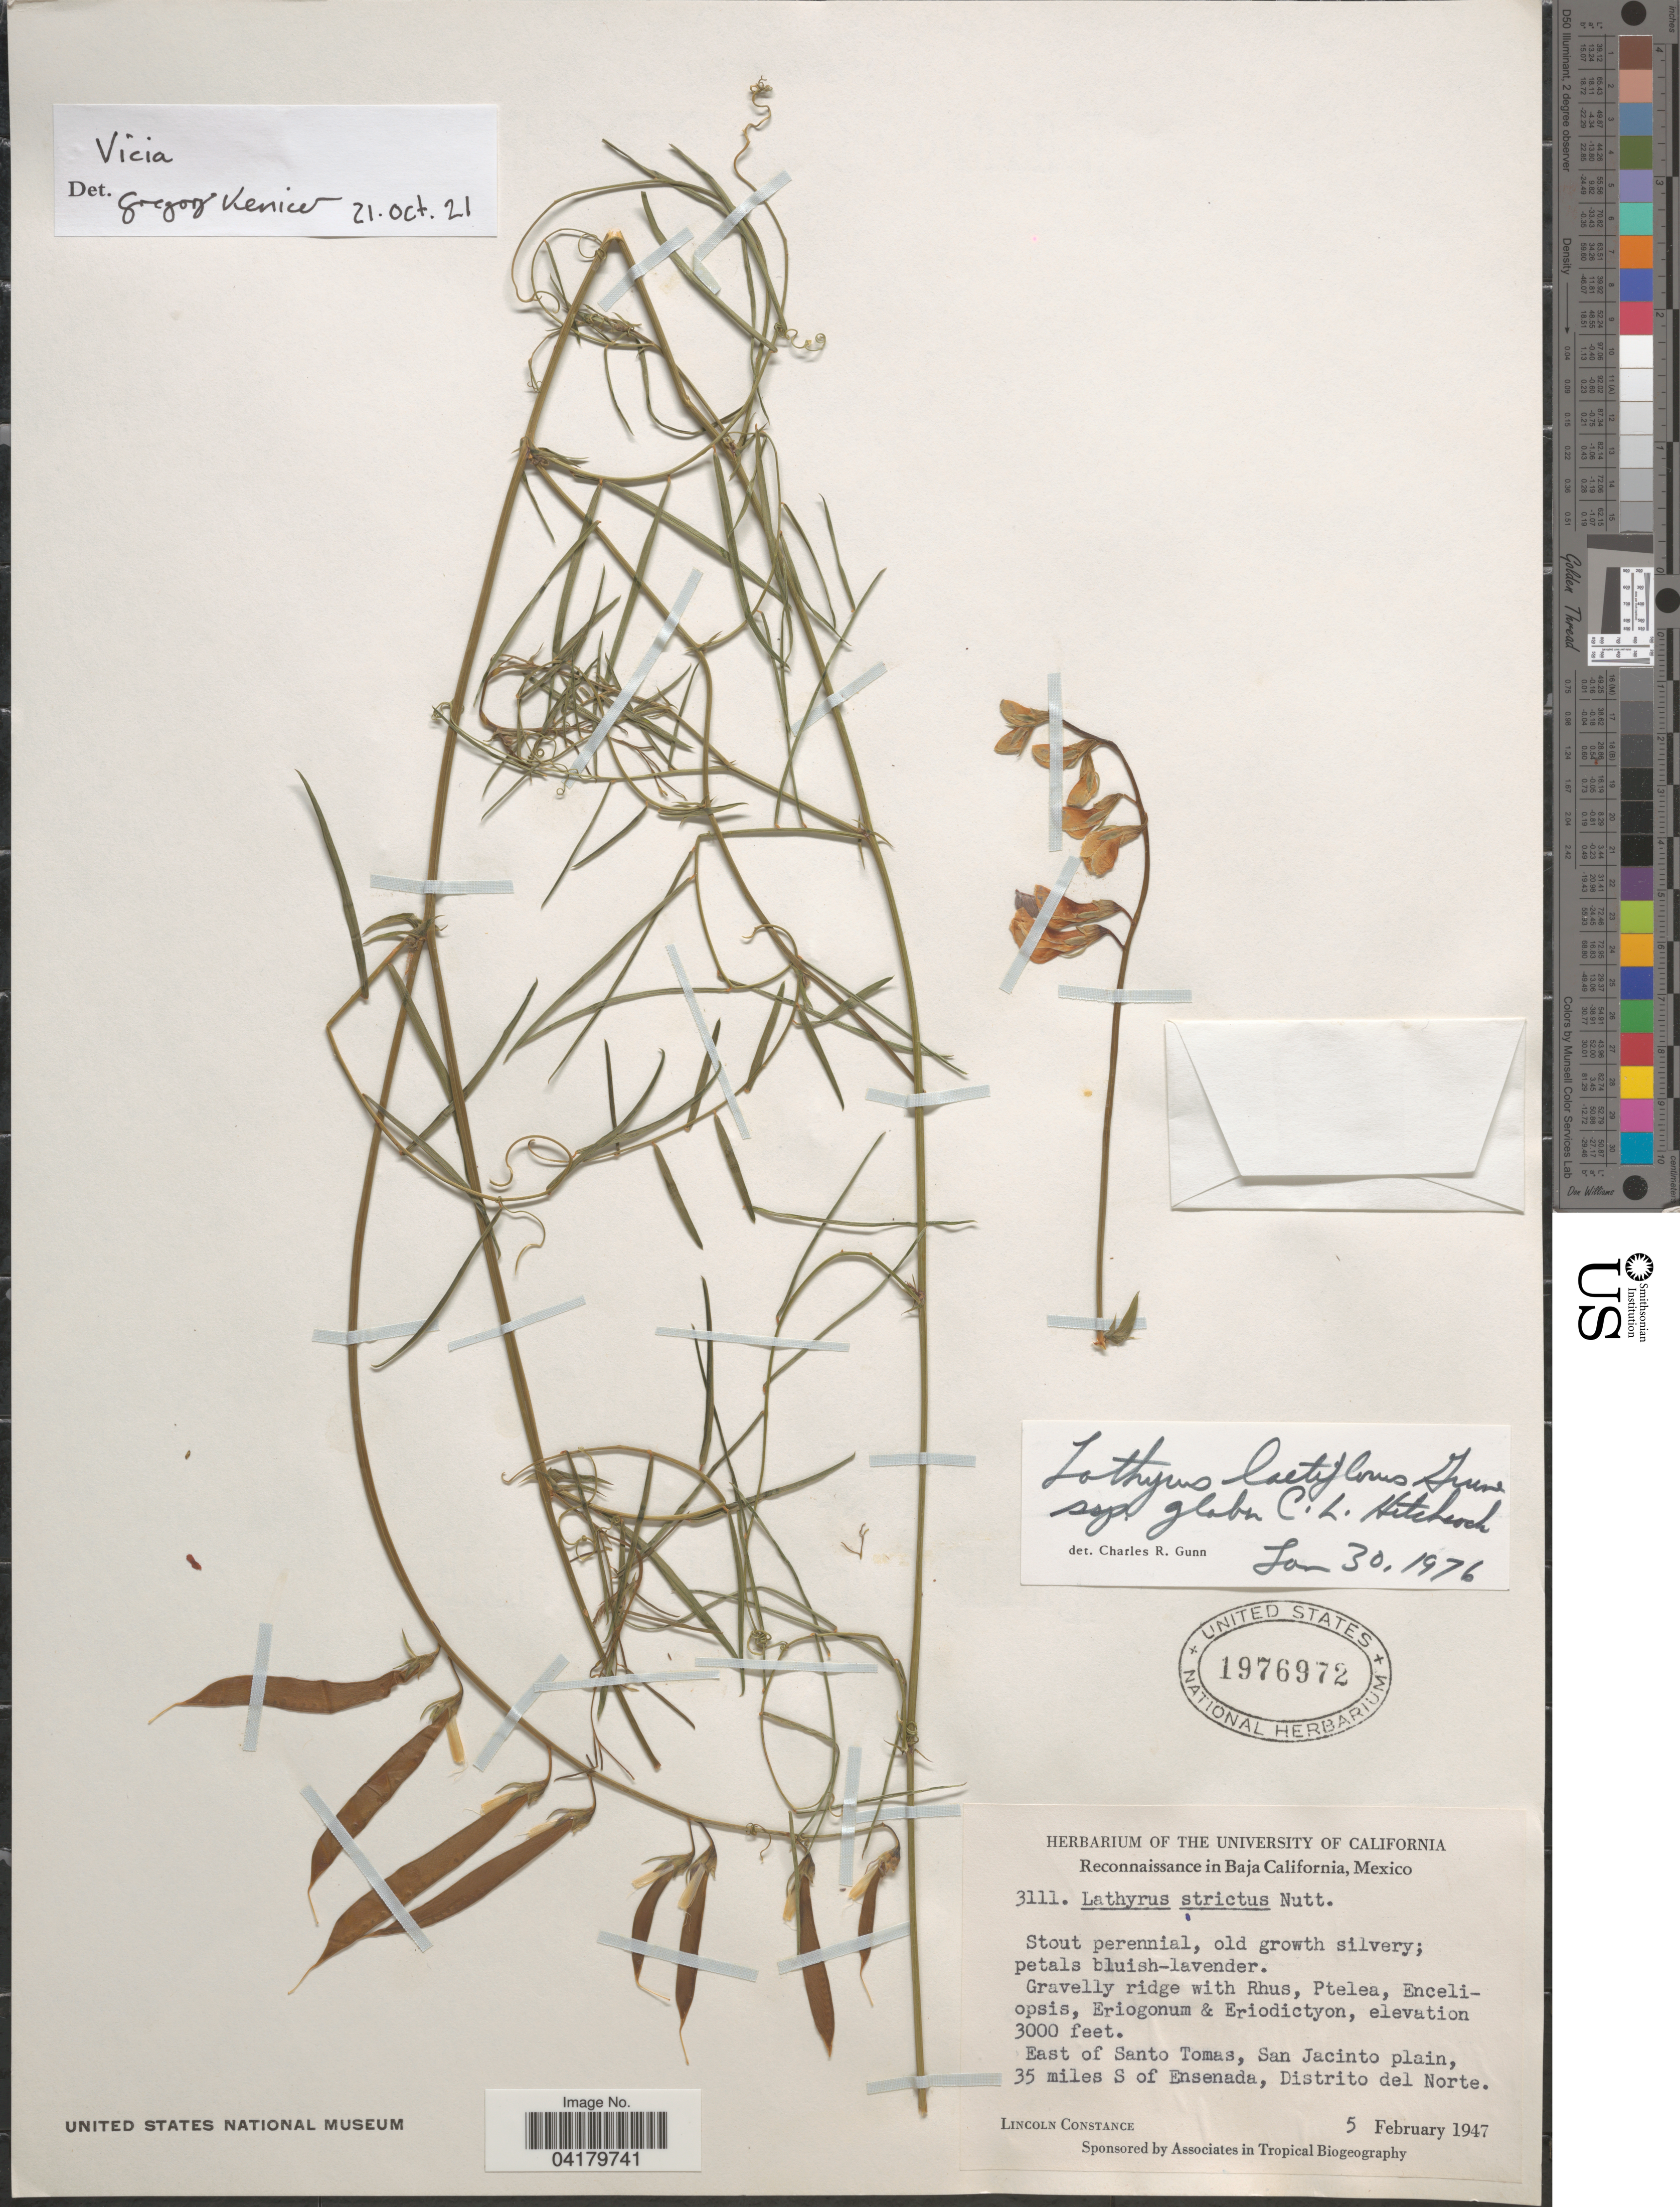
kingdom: Plantae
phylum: Tracheophyta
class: Magnoliopsida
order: Fabales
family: Fabaceae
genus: Vicia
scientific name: Vicia sp.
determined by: Kenicer, Gregory J.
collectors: L. Constance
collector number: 3111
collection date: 1947-02-05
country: Mexico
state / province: Baja California Norte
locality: East of Santo Tomas, San Jacinto plain, 35 miles S of Ensenada, Distrito del Norte.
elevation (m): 914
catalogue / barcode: US 1976972